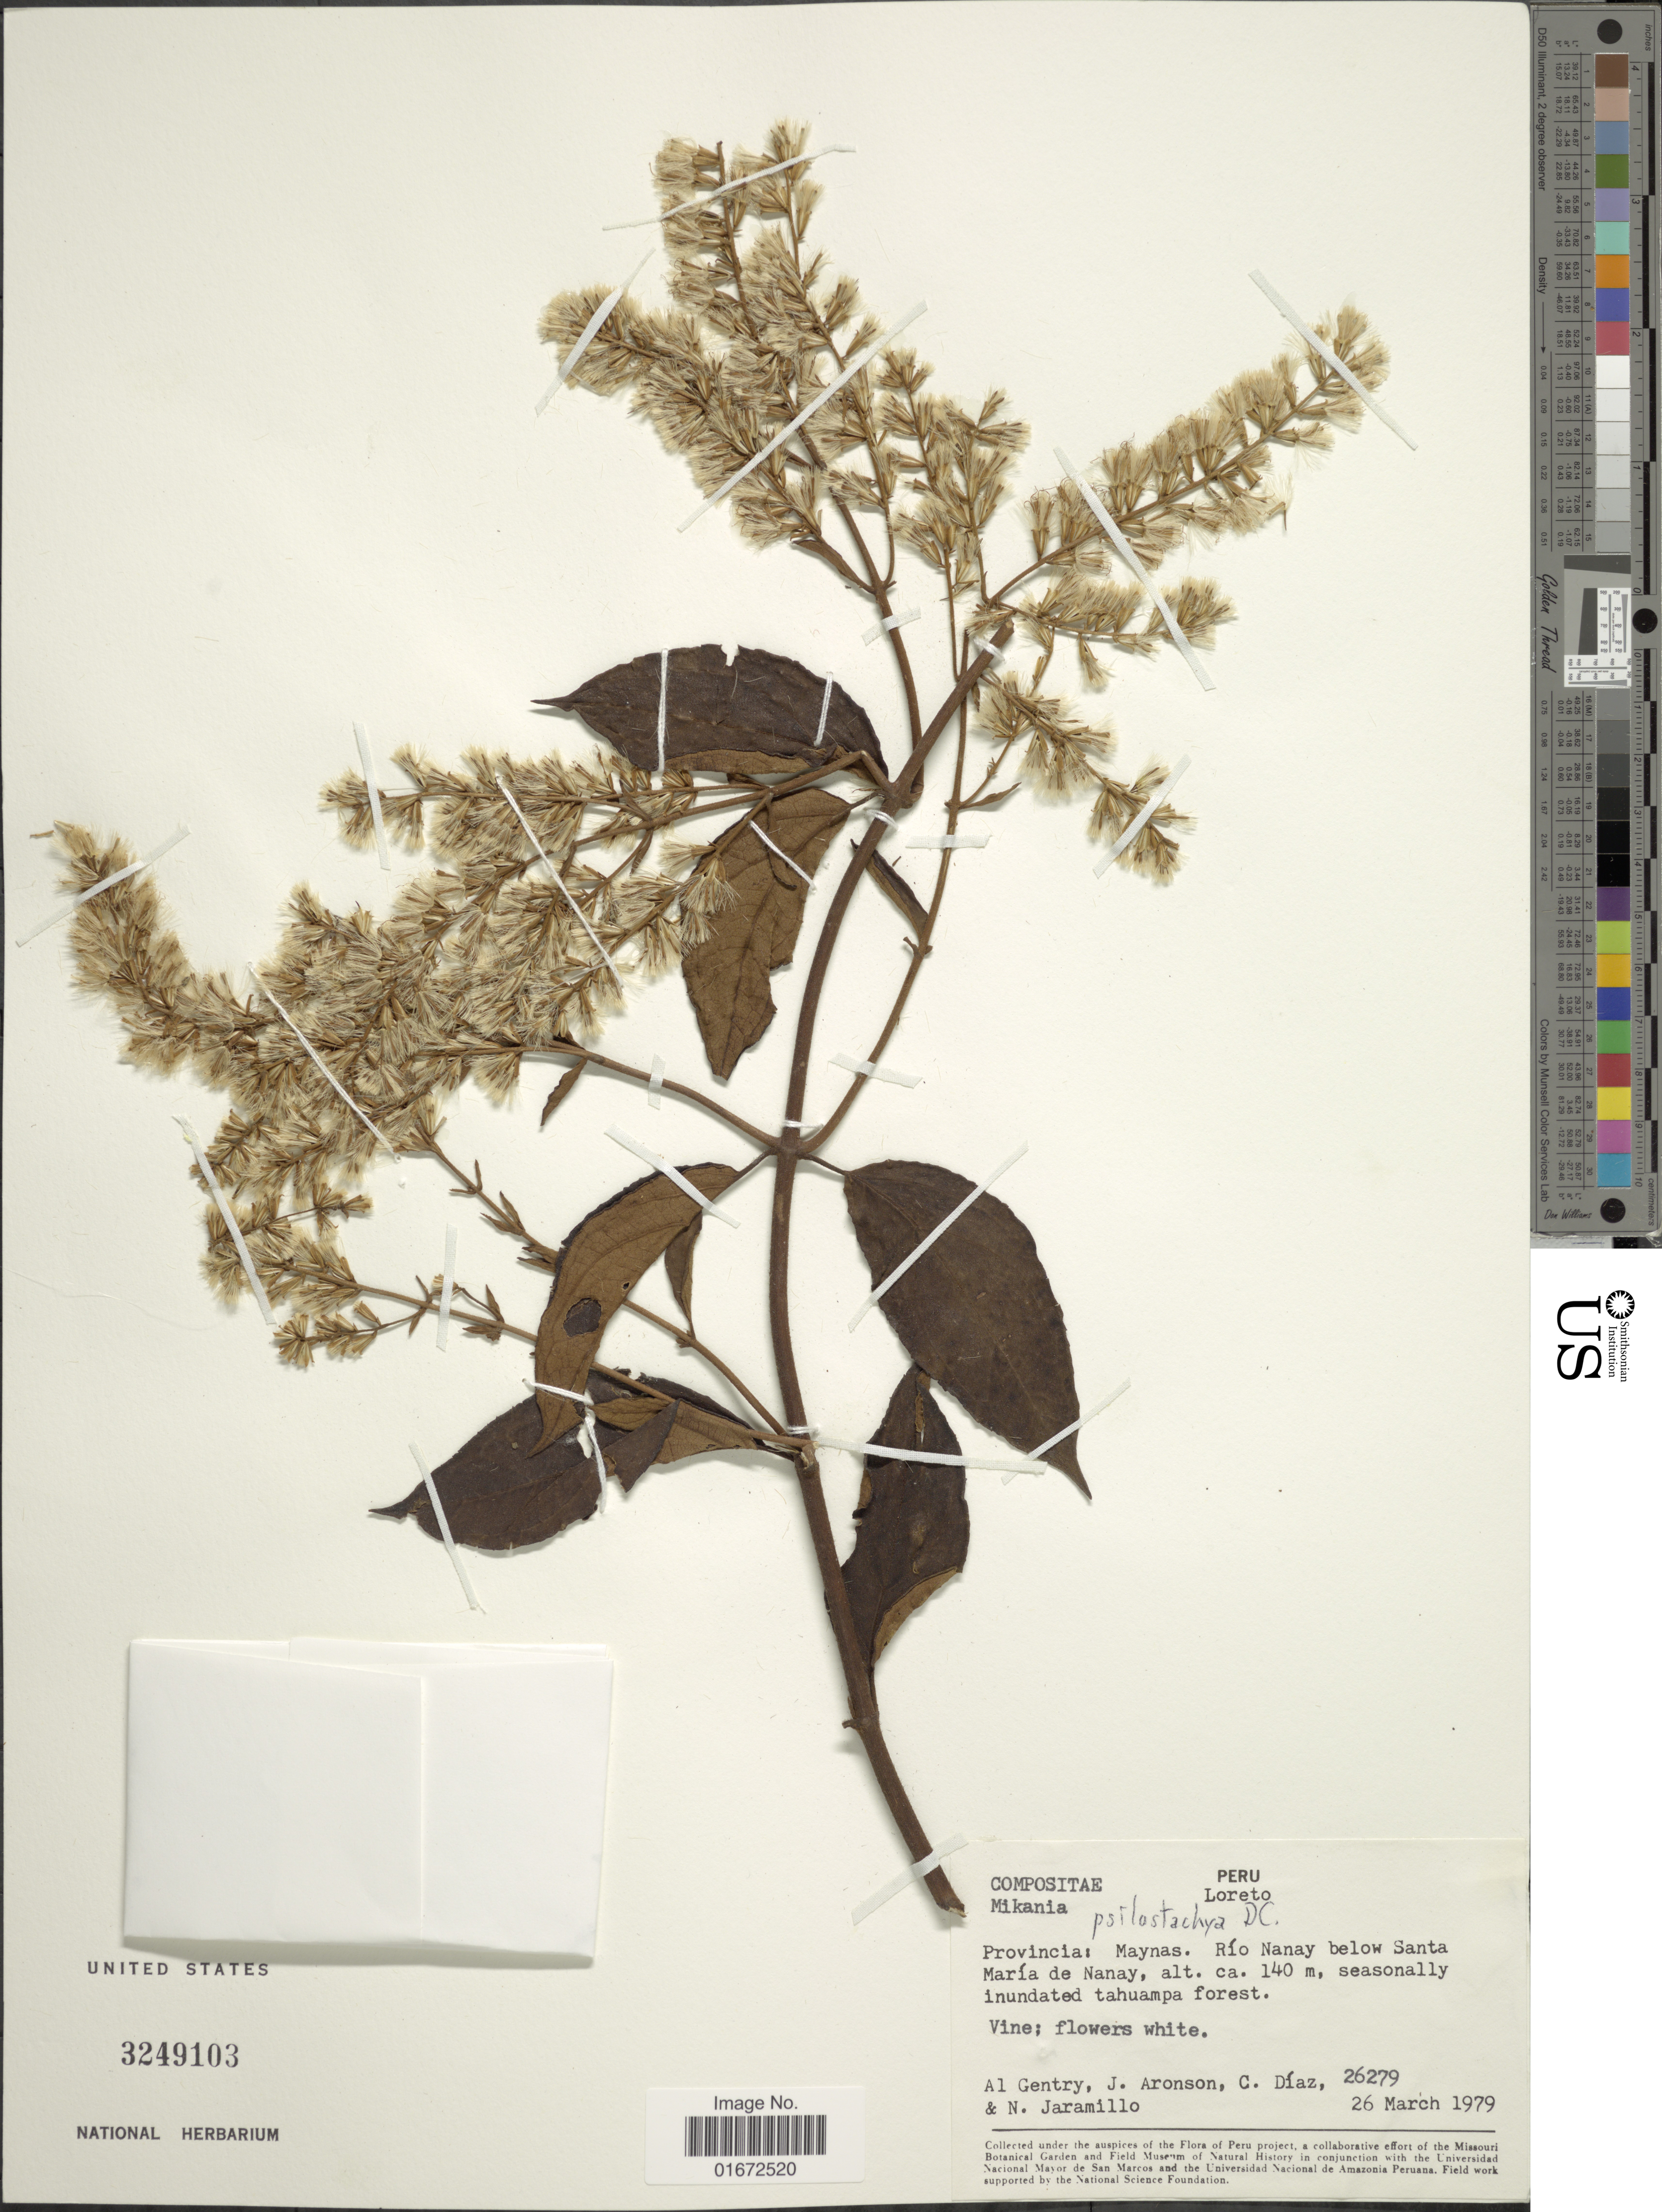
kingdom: Plantae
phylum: Tracheophyta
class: Magnoliopsida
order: Asterales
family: Asteraceae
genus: Mikania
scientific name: Mikania psilostachya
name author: DC.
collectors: A. H. Gentry, J. Aronson, C. Díaz & N. Jaramillo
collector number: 26279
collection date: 1979-03-26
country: Peru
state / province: Loreto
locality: Provincia: Maynas. Río Nanay below Santa María de Nanay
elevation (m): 140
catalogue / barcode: US 3249103